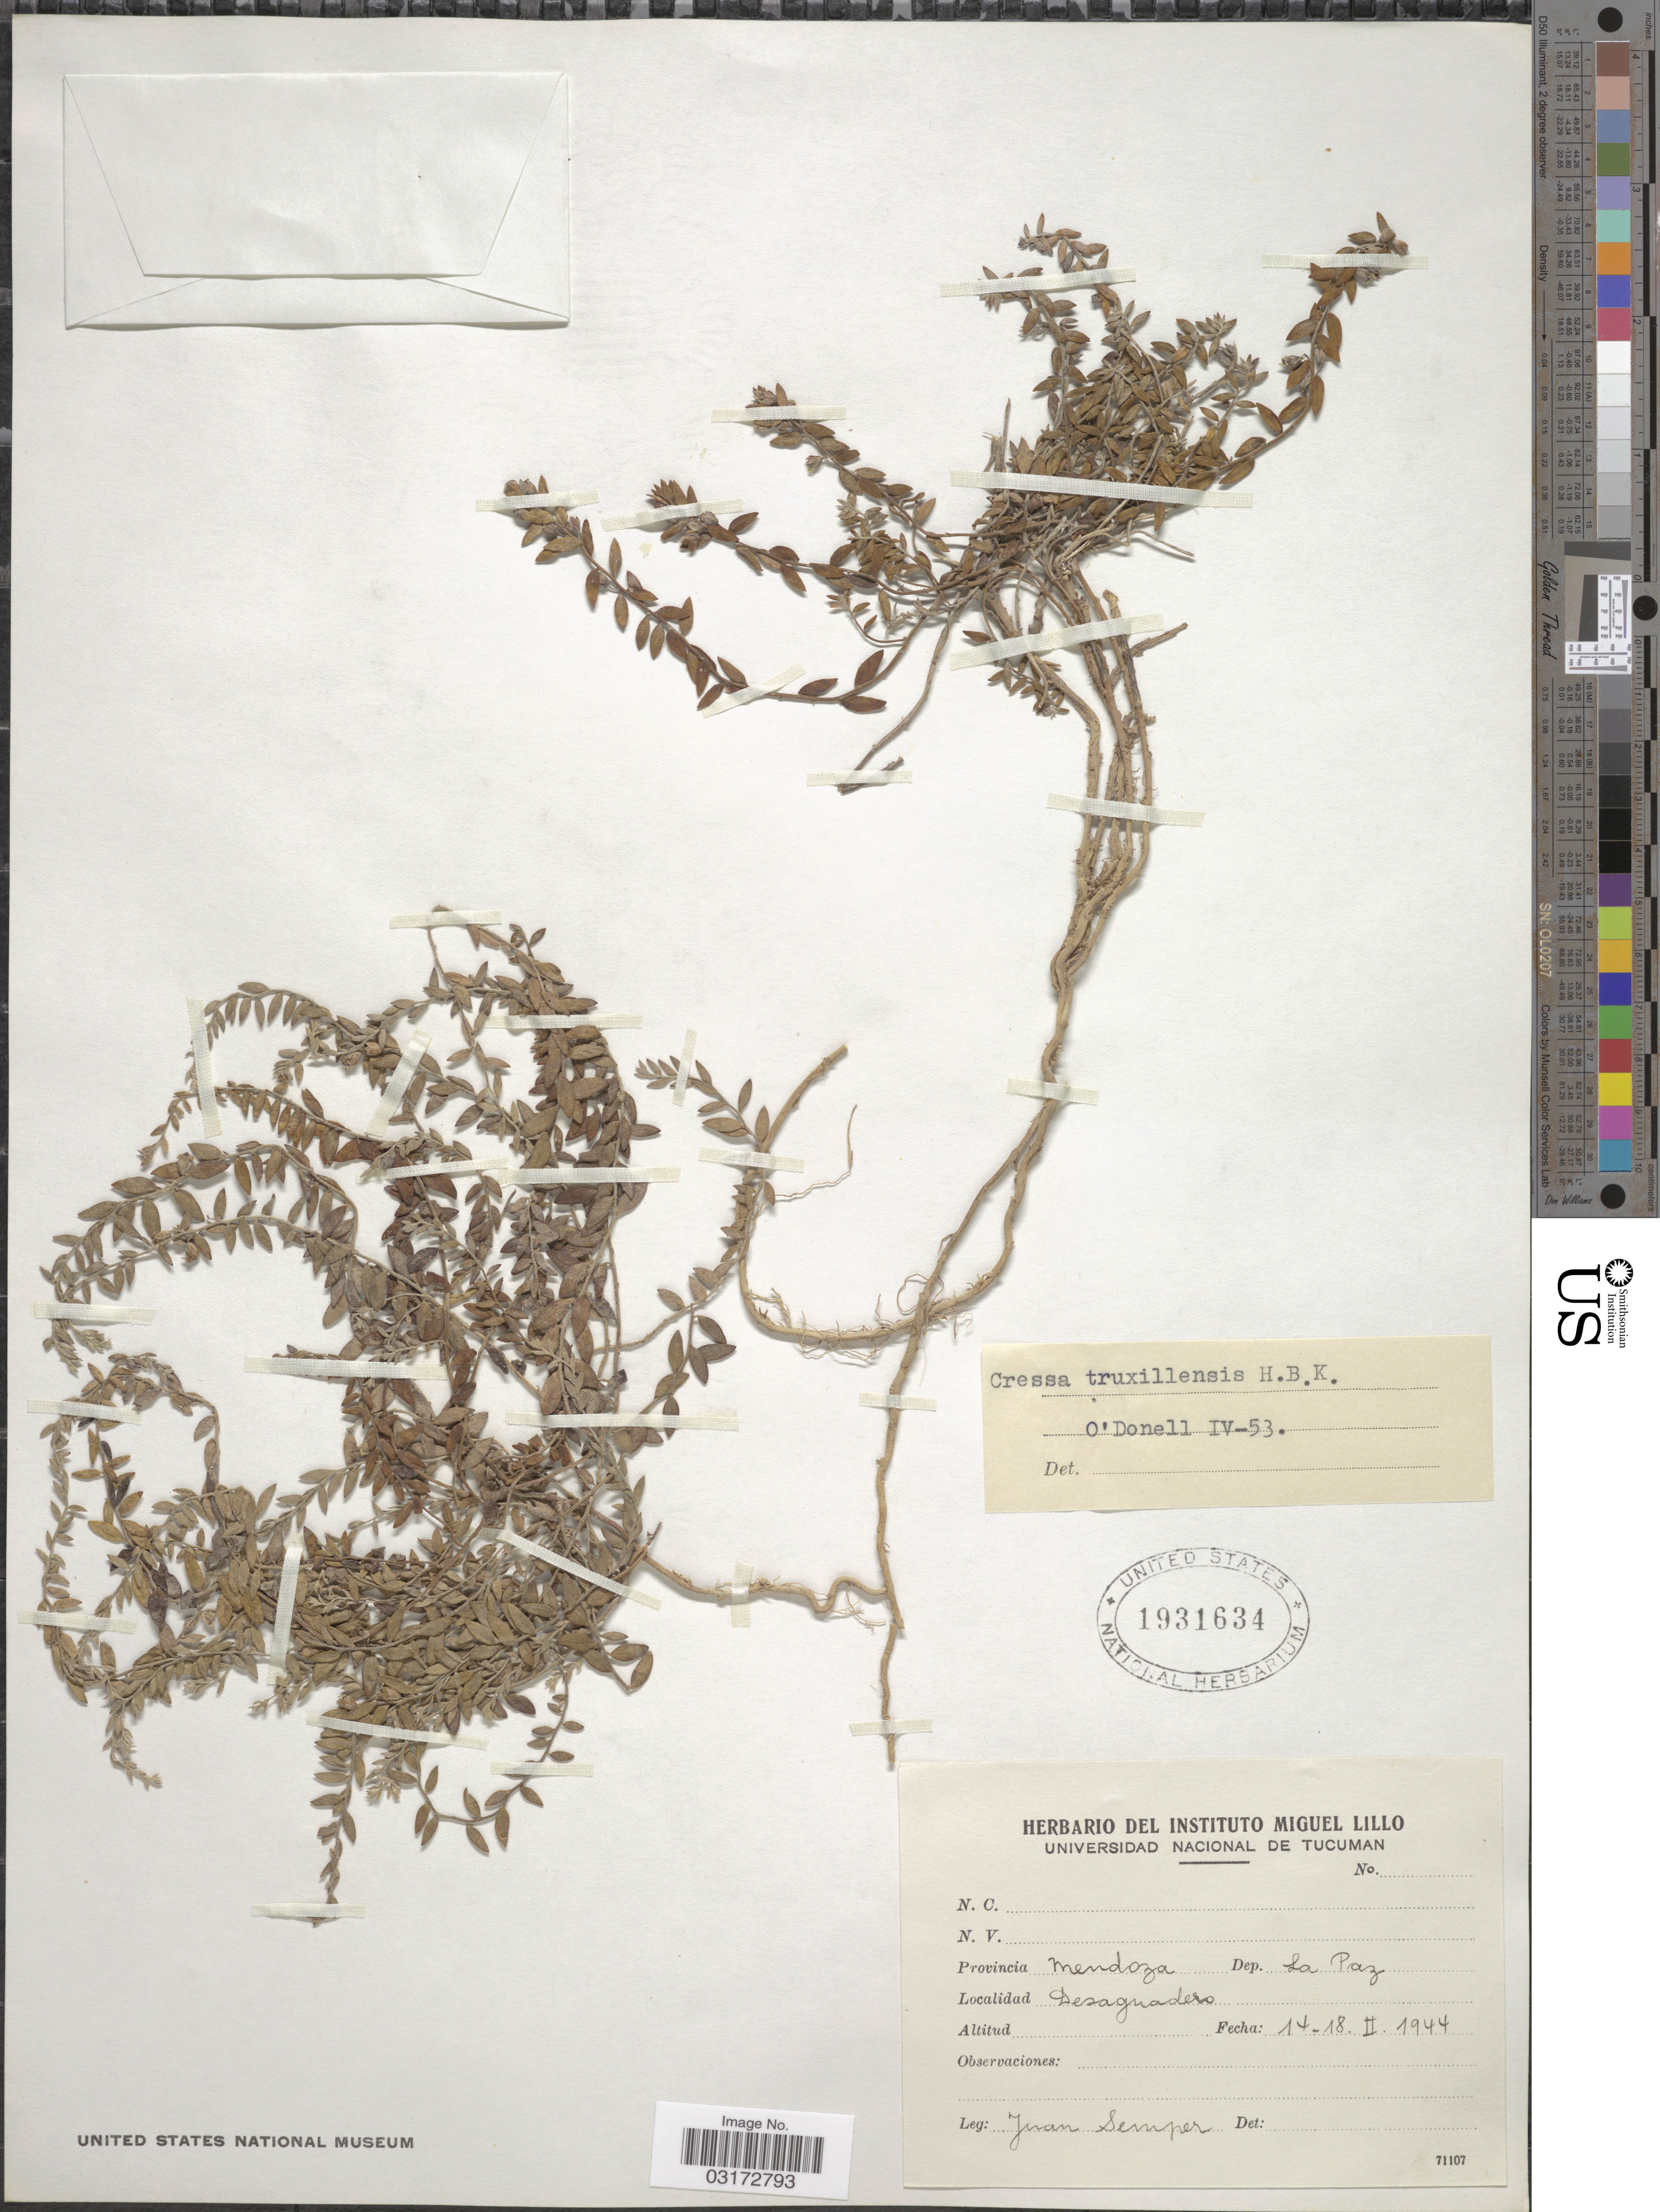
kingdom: Plantae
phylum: Tracheophyta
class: Magnoliopsida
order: Solanales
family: Convolvulaceae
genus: Cressa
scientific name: Cressa truxillensis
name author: Kunth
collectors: J. Semper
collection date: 1944-02-14/1944-02-18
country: Argentina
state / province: Mendoza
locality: Dep. La Paz, Desaguadero.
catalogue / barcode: US 1931634